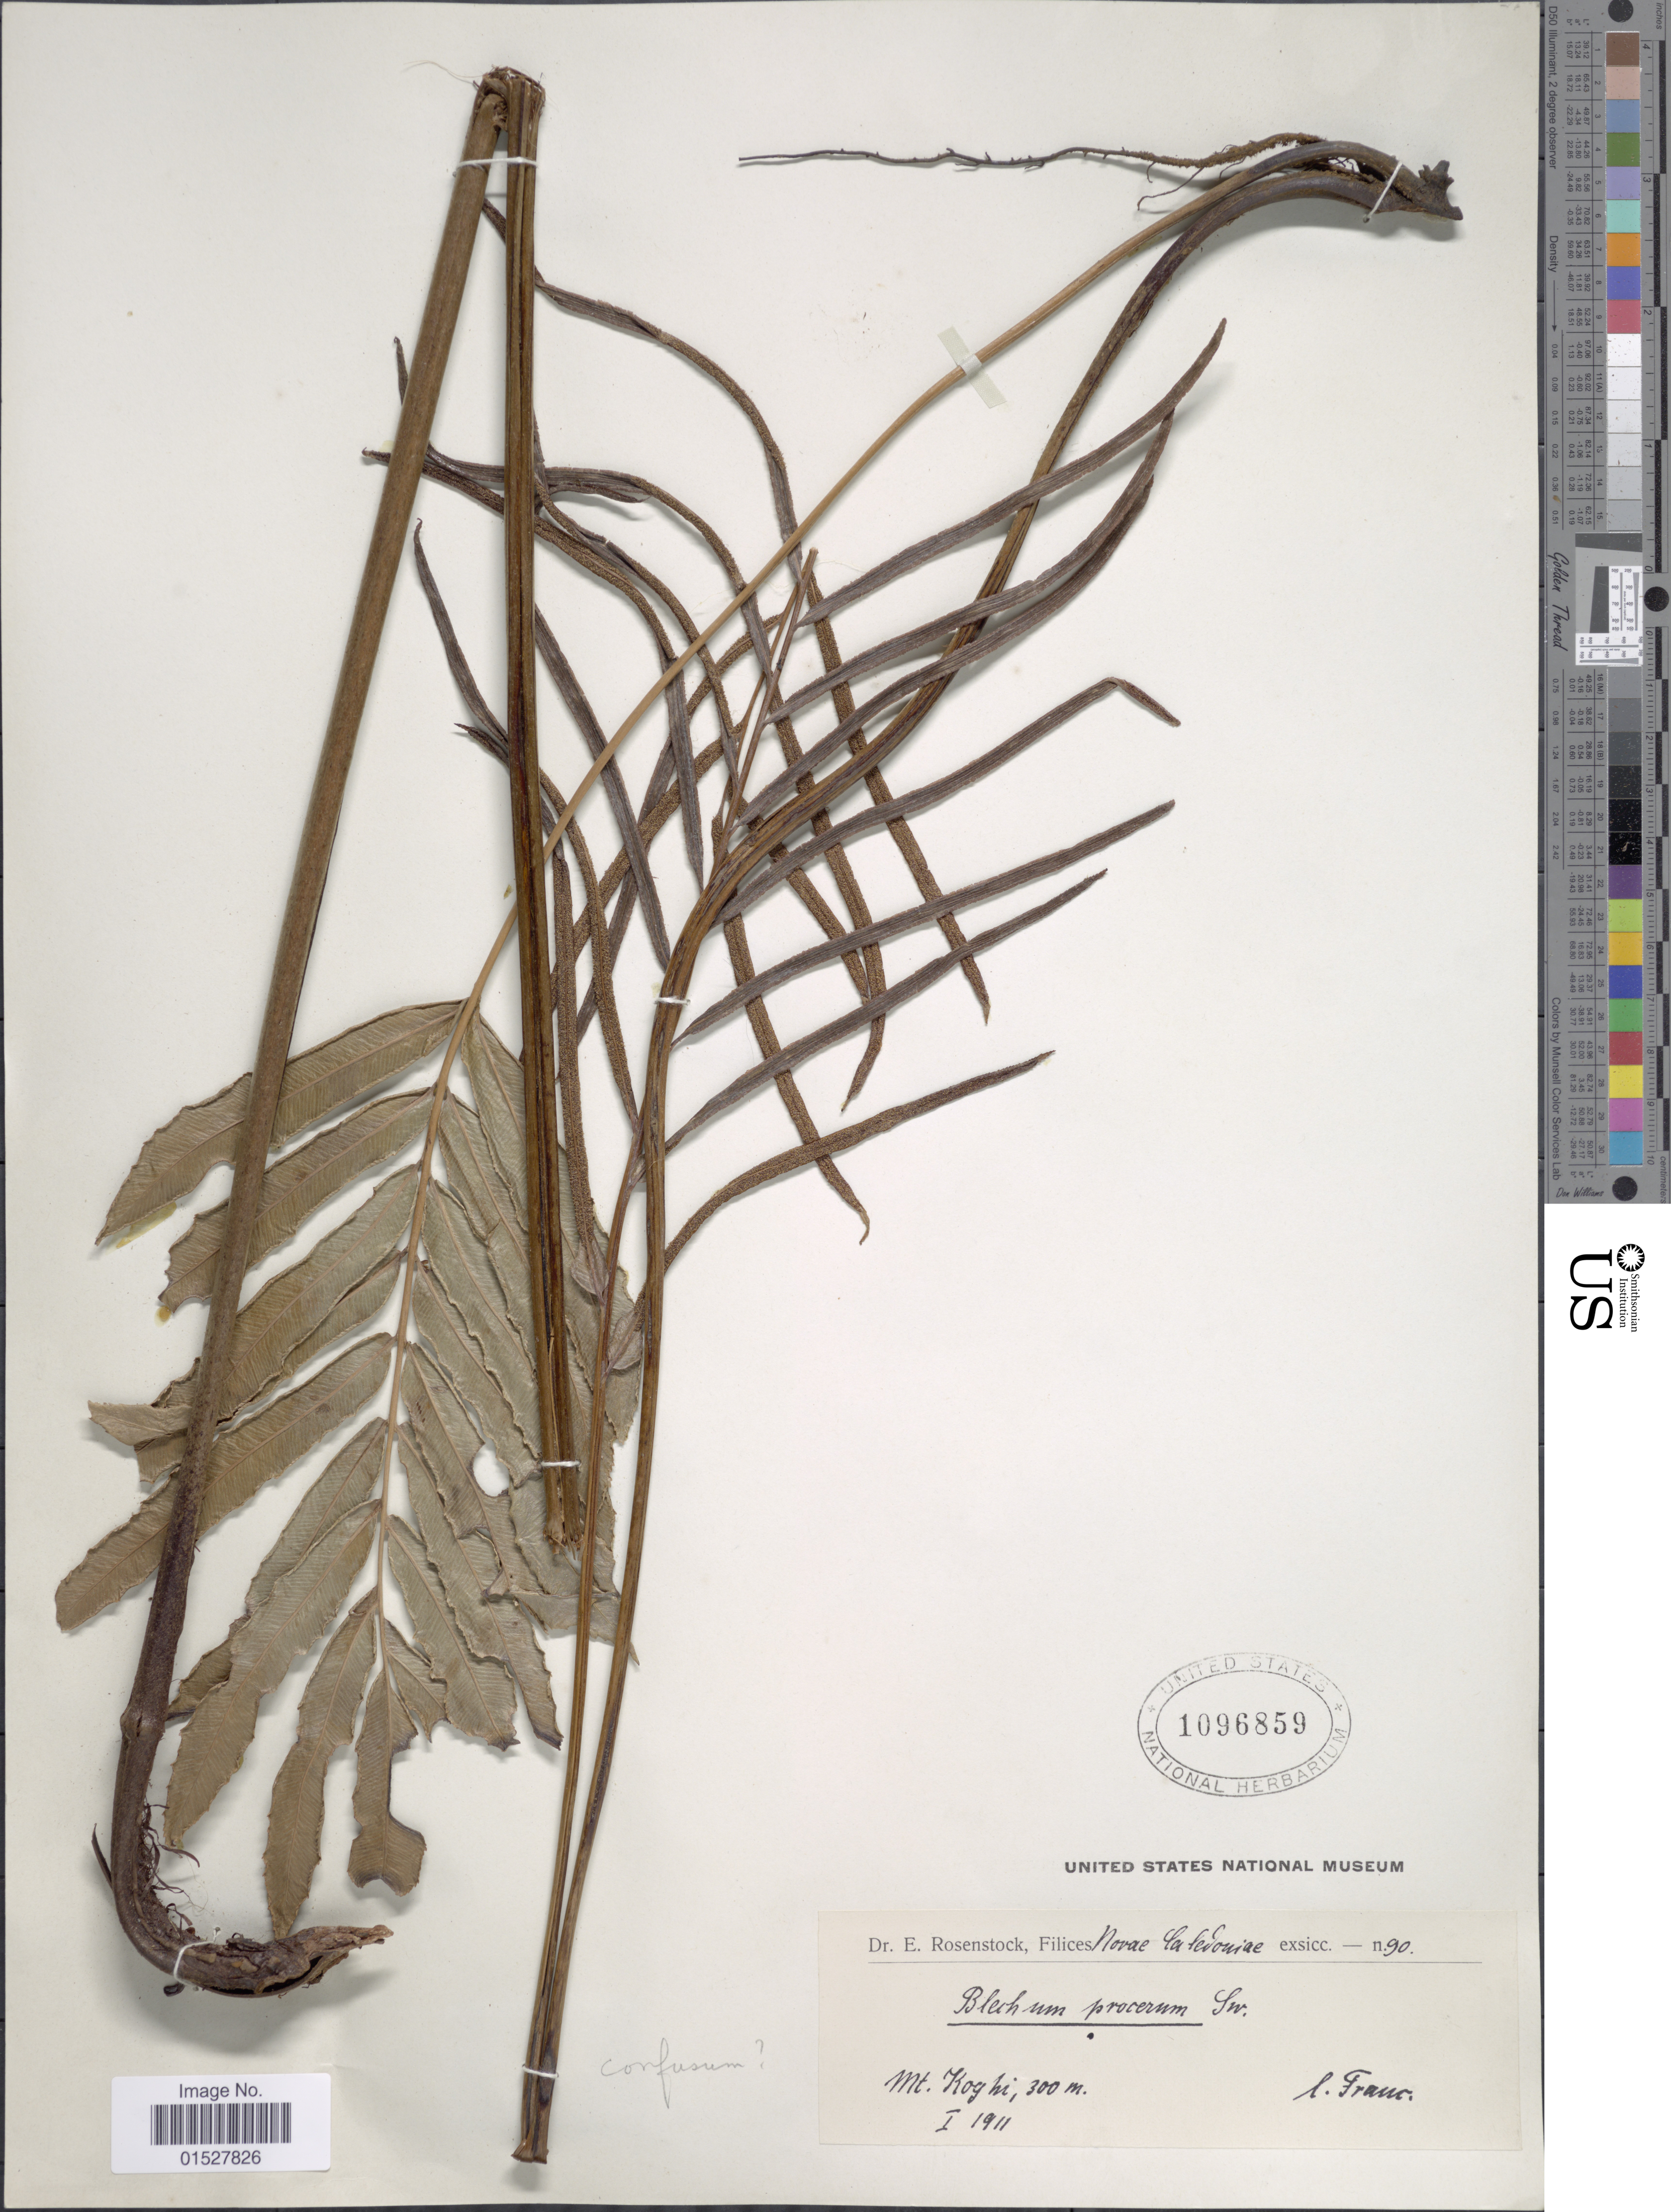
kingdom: Plantae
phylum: Tracheophyta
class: Polypodiopsida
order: Polypodiales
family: Blechnaceae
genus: Parablechnum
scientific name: Parablechnum confusum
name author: (E. Fourn.) Gasper & Salino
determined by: Vazquez, R.; Molino, S.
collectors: Franc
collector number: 90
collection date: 1911-01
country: New Caledonia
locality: Mt. Koghi.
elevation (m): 300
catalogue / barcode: US 1096859